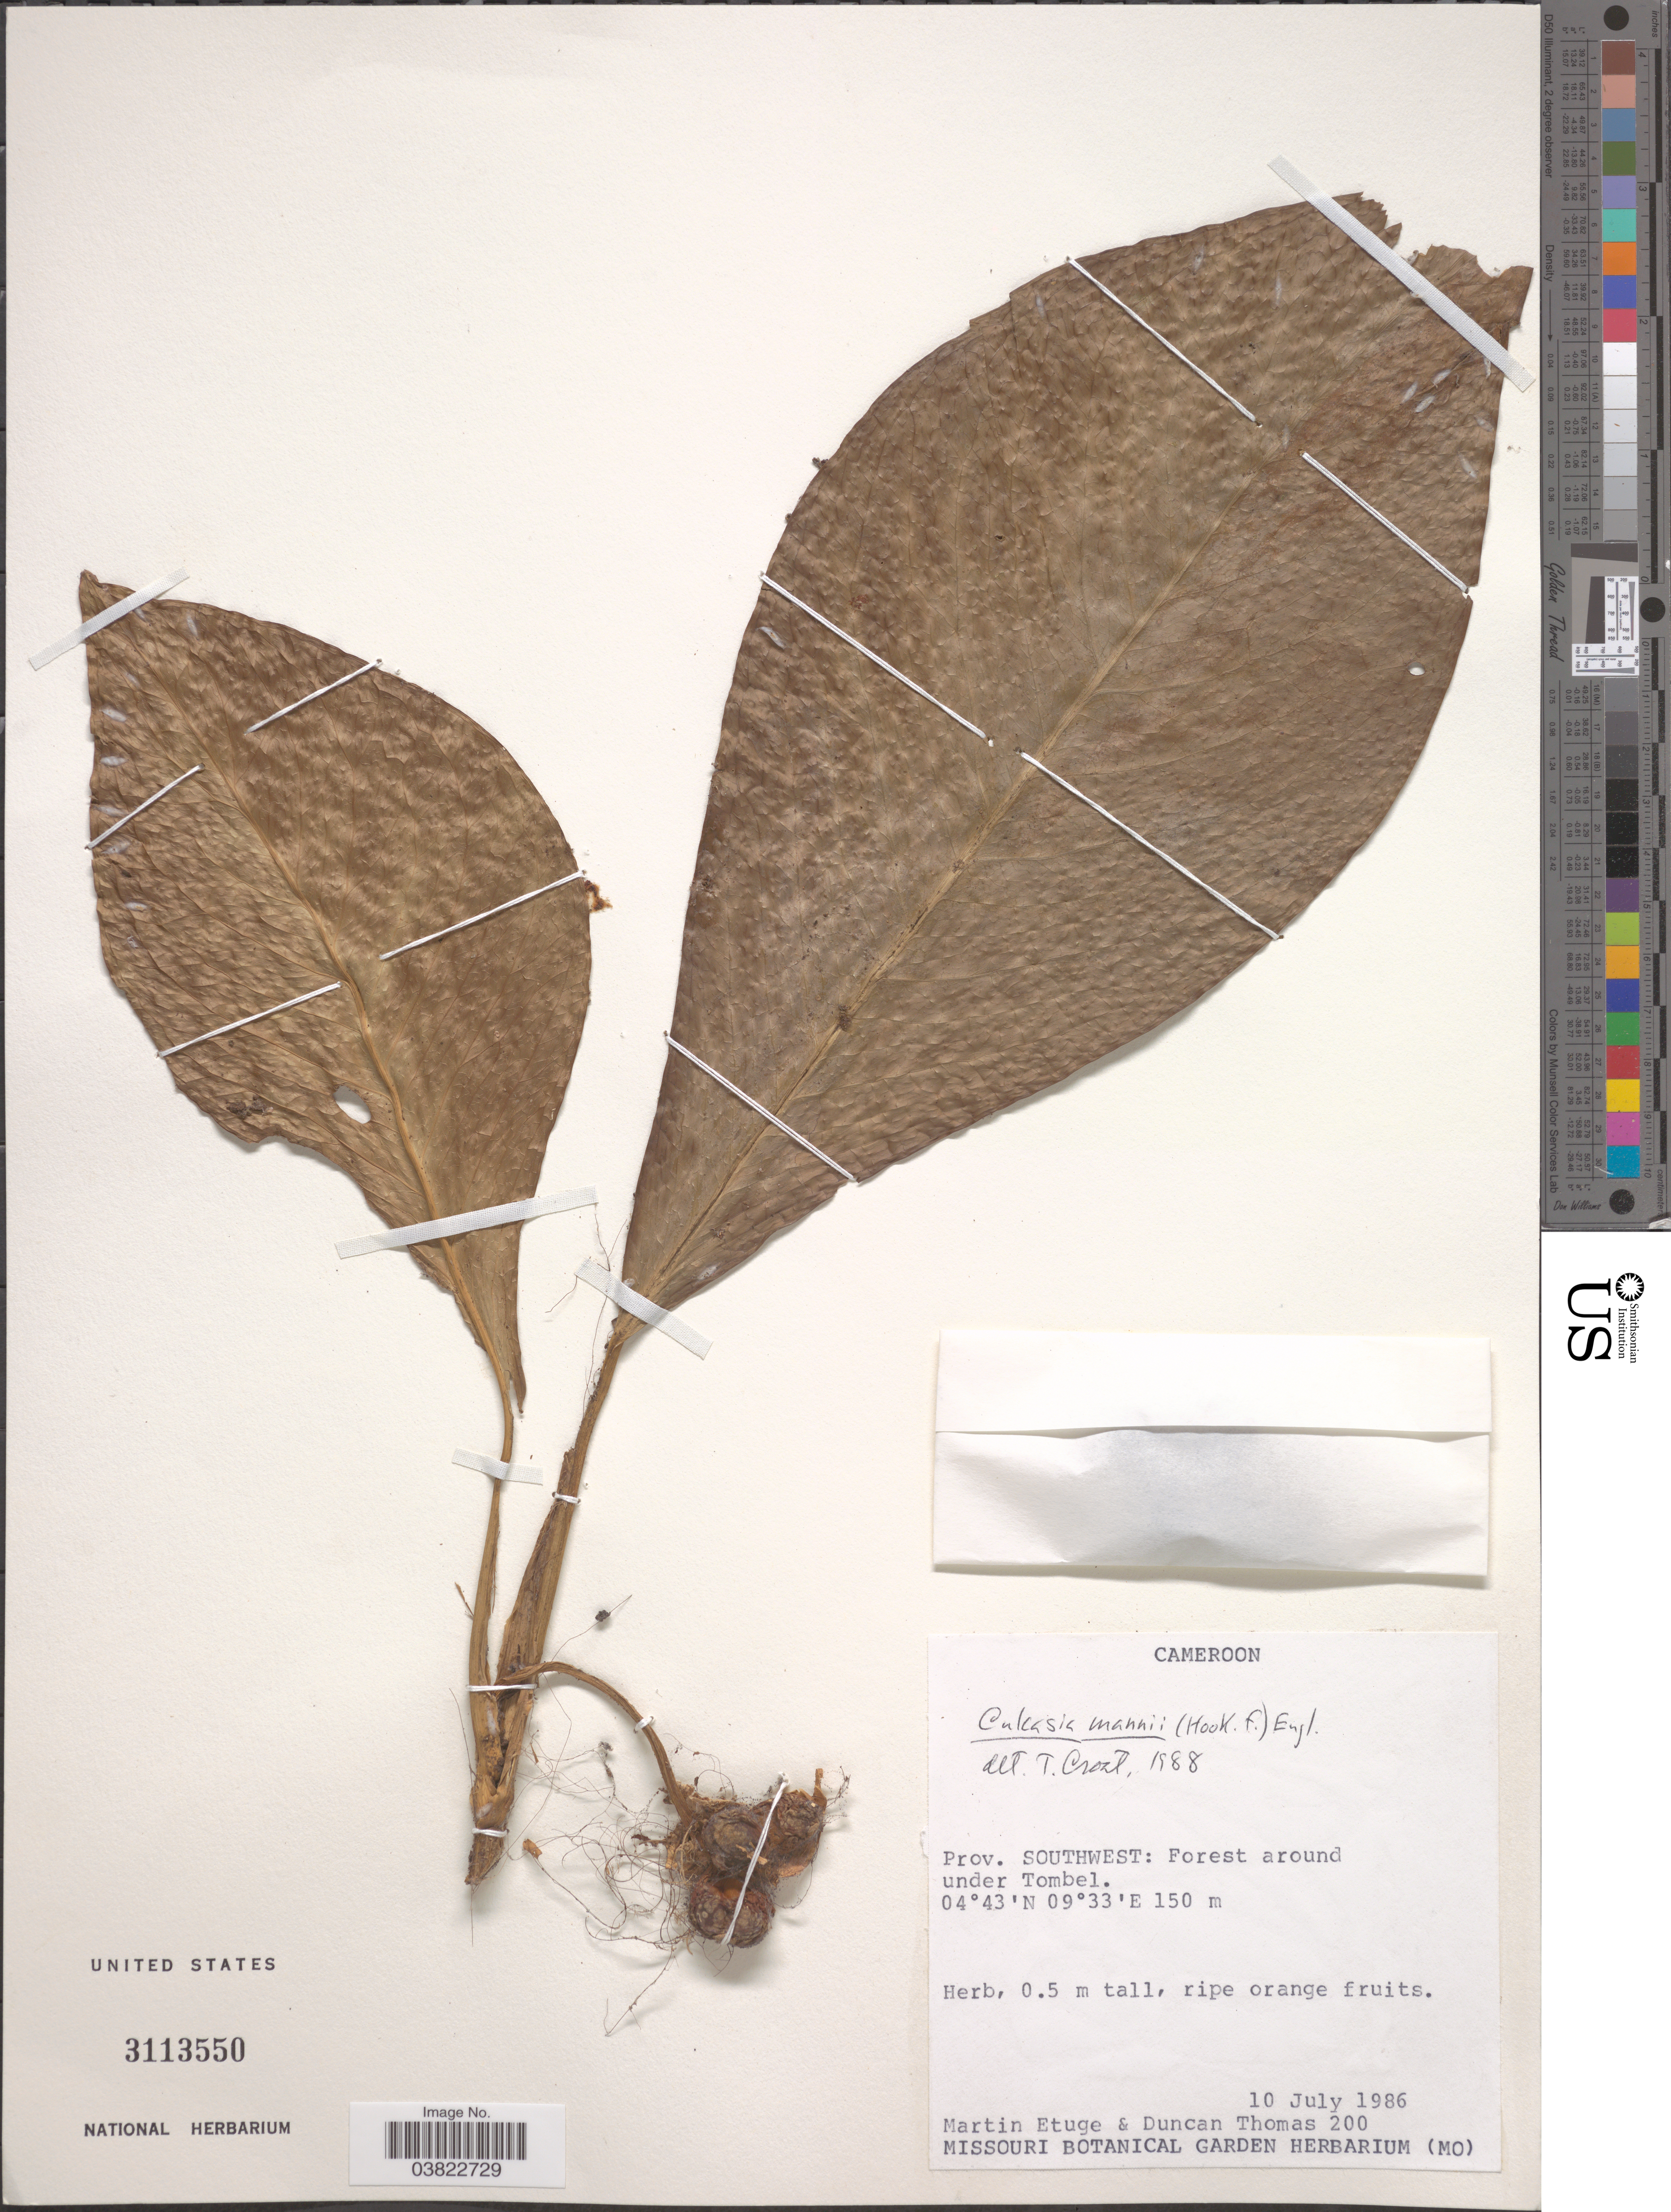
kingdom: Plantae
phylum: Tracheophyta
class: Liliopsida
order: Alismatales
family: Araceae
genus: Culcasia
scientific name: Culcasia mannii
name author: (Hook. f.) Eng.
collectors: M. Etuge & D. W. Thomas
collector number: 200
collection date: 1986-07-10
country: Cameroon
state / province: Sud-Ouest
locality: Prov. Southwest: Forest around under Tombel.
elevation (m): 150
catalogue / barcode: US 3113550